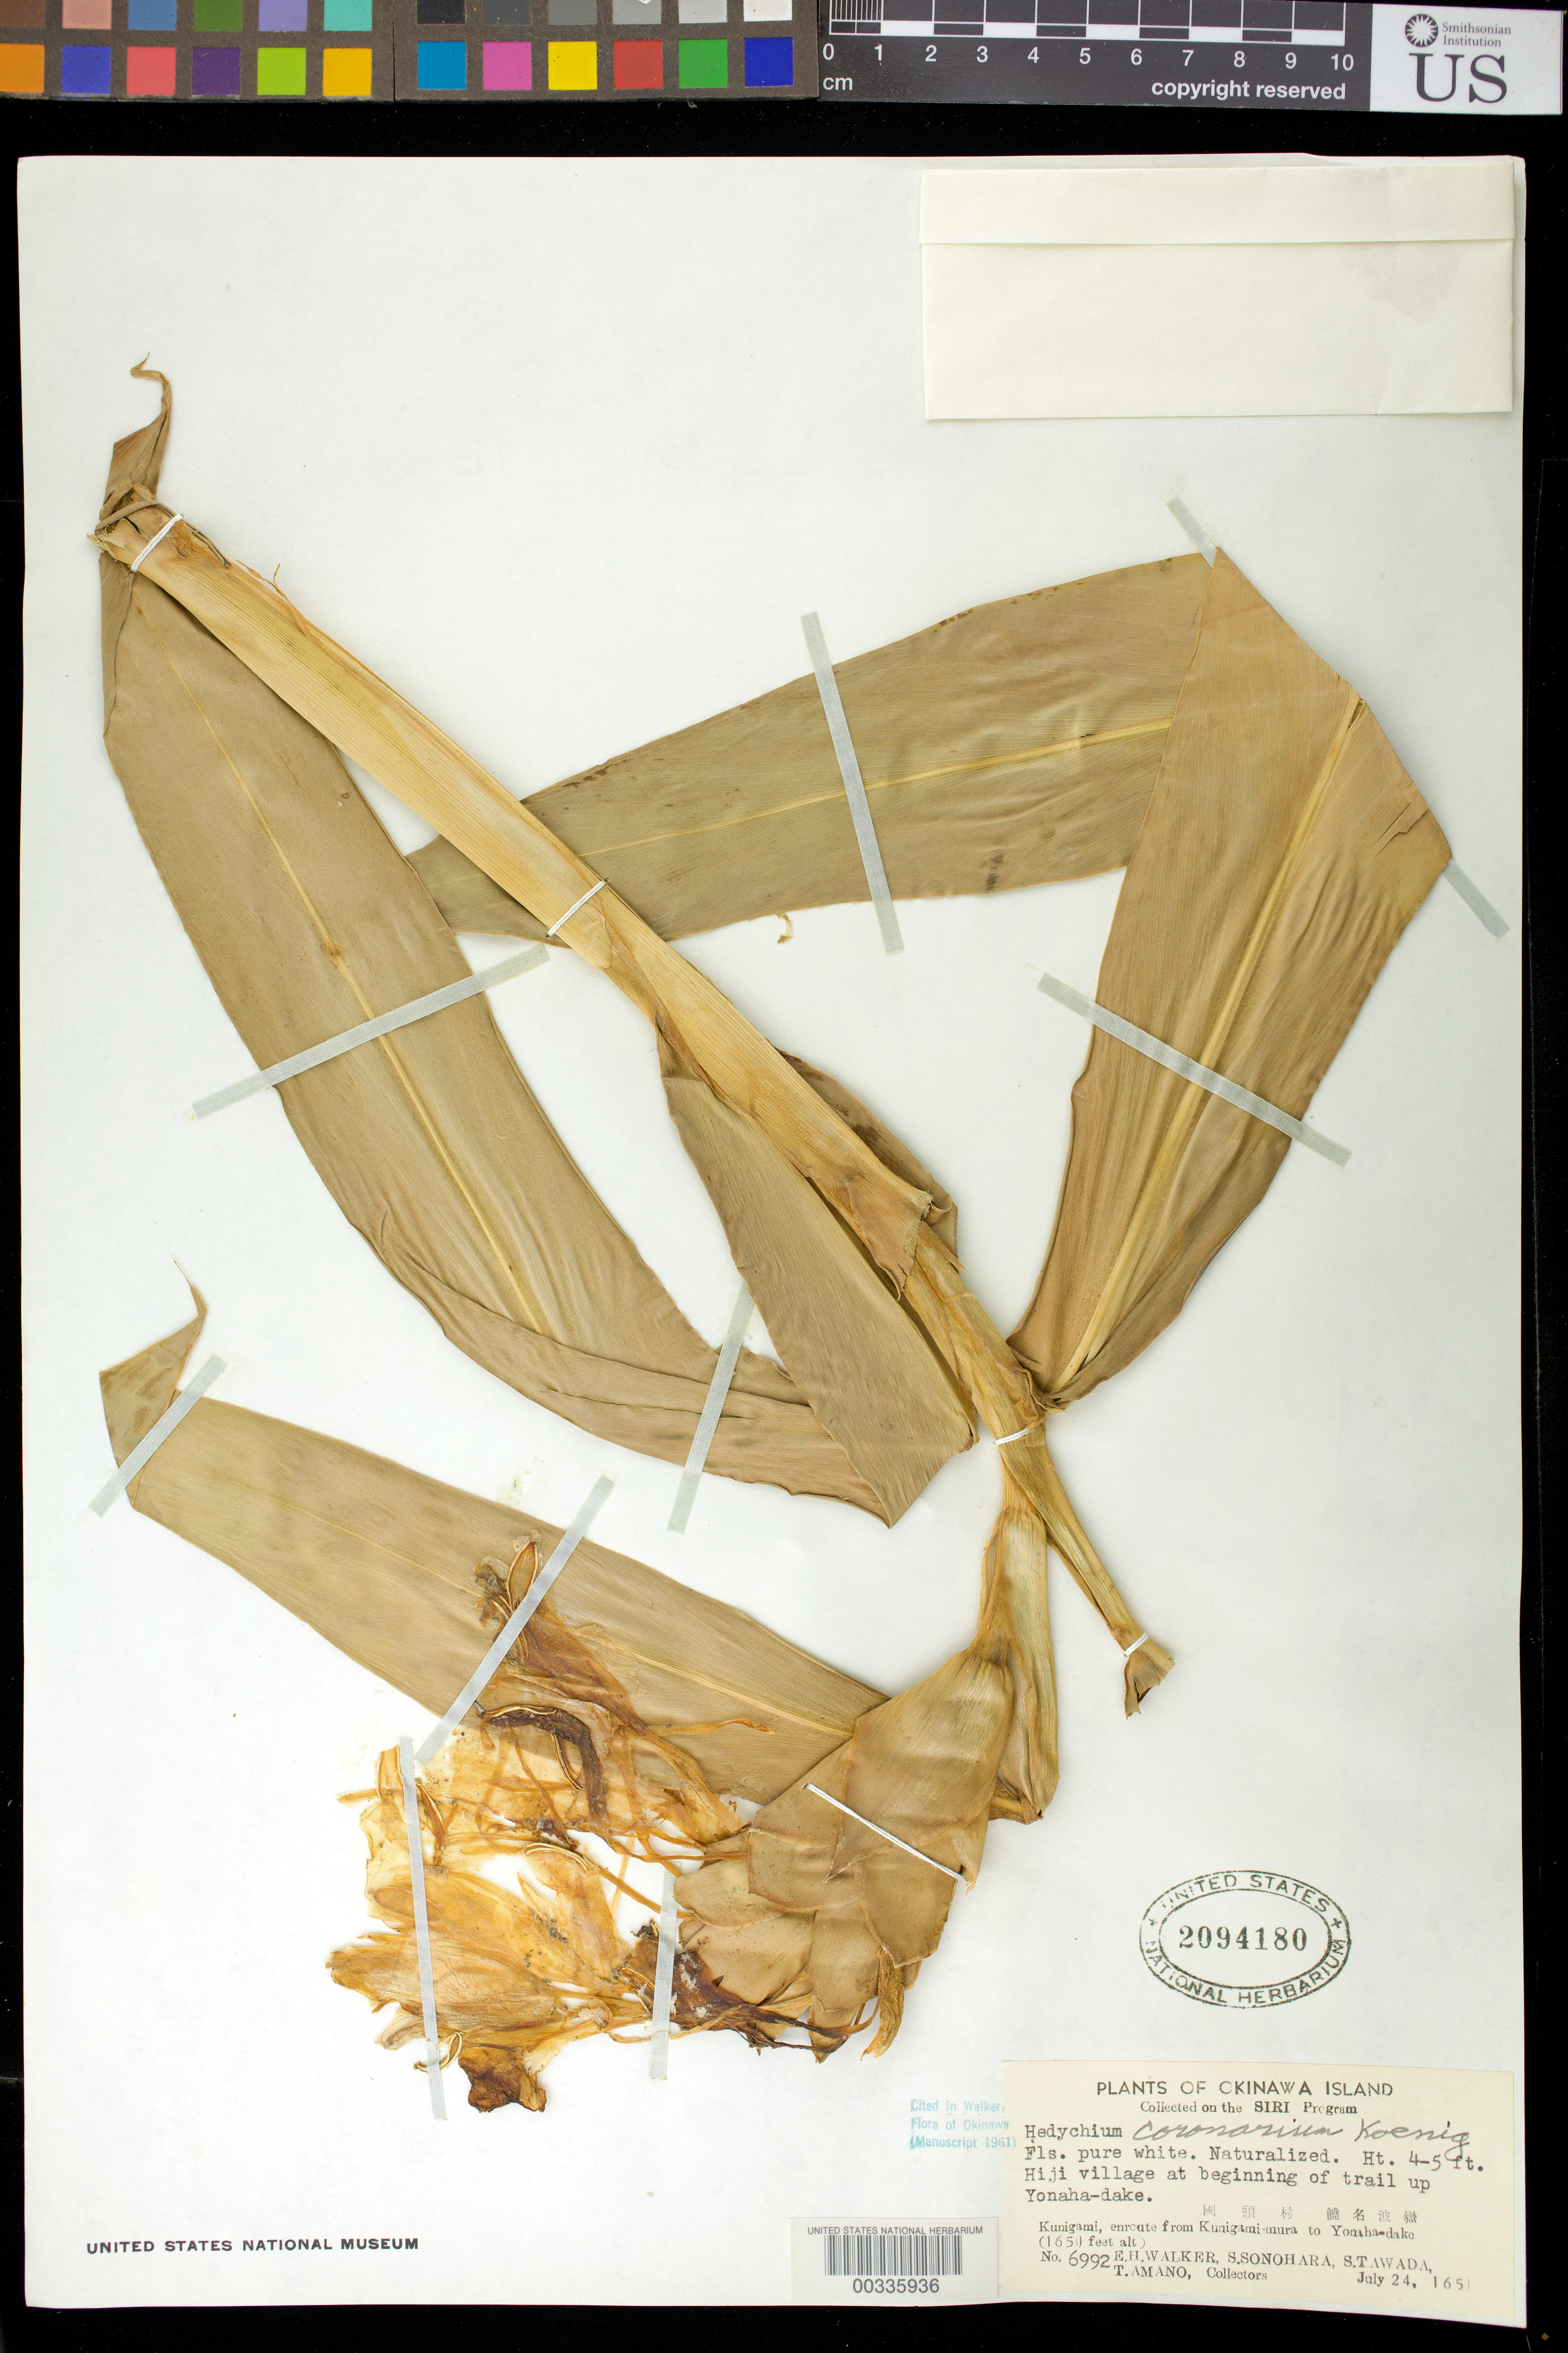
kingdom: Plantae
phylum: Tracheophyta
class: Liliopsida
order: Zingiberales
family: Zingiberaceae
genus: Hedychium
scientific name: Hedychium coronarium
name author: J. Koenig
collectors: E. H. Walker, S. Sonohara, S. Tawada & T. Amano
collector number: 6992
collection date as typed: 24 Jul 1951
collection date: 1951-07-24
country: Japan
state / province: Okinawa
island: Okinawa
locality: Plants of okinawa island, hiji village at beginning of trail up yonaha-dake [Okinawa Is.]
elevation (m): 503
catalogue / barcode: US 2094180